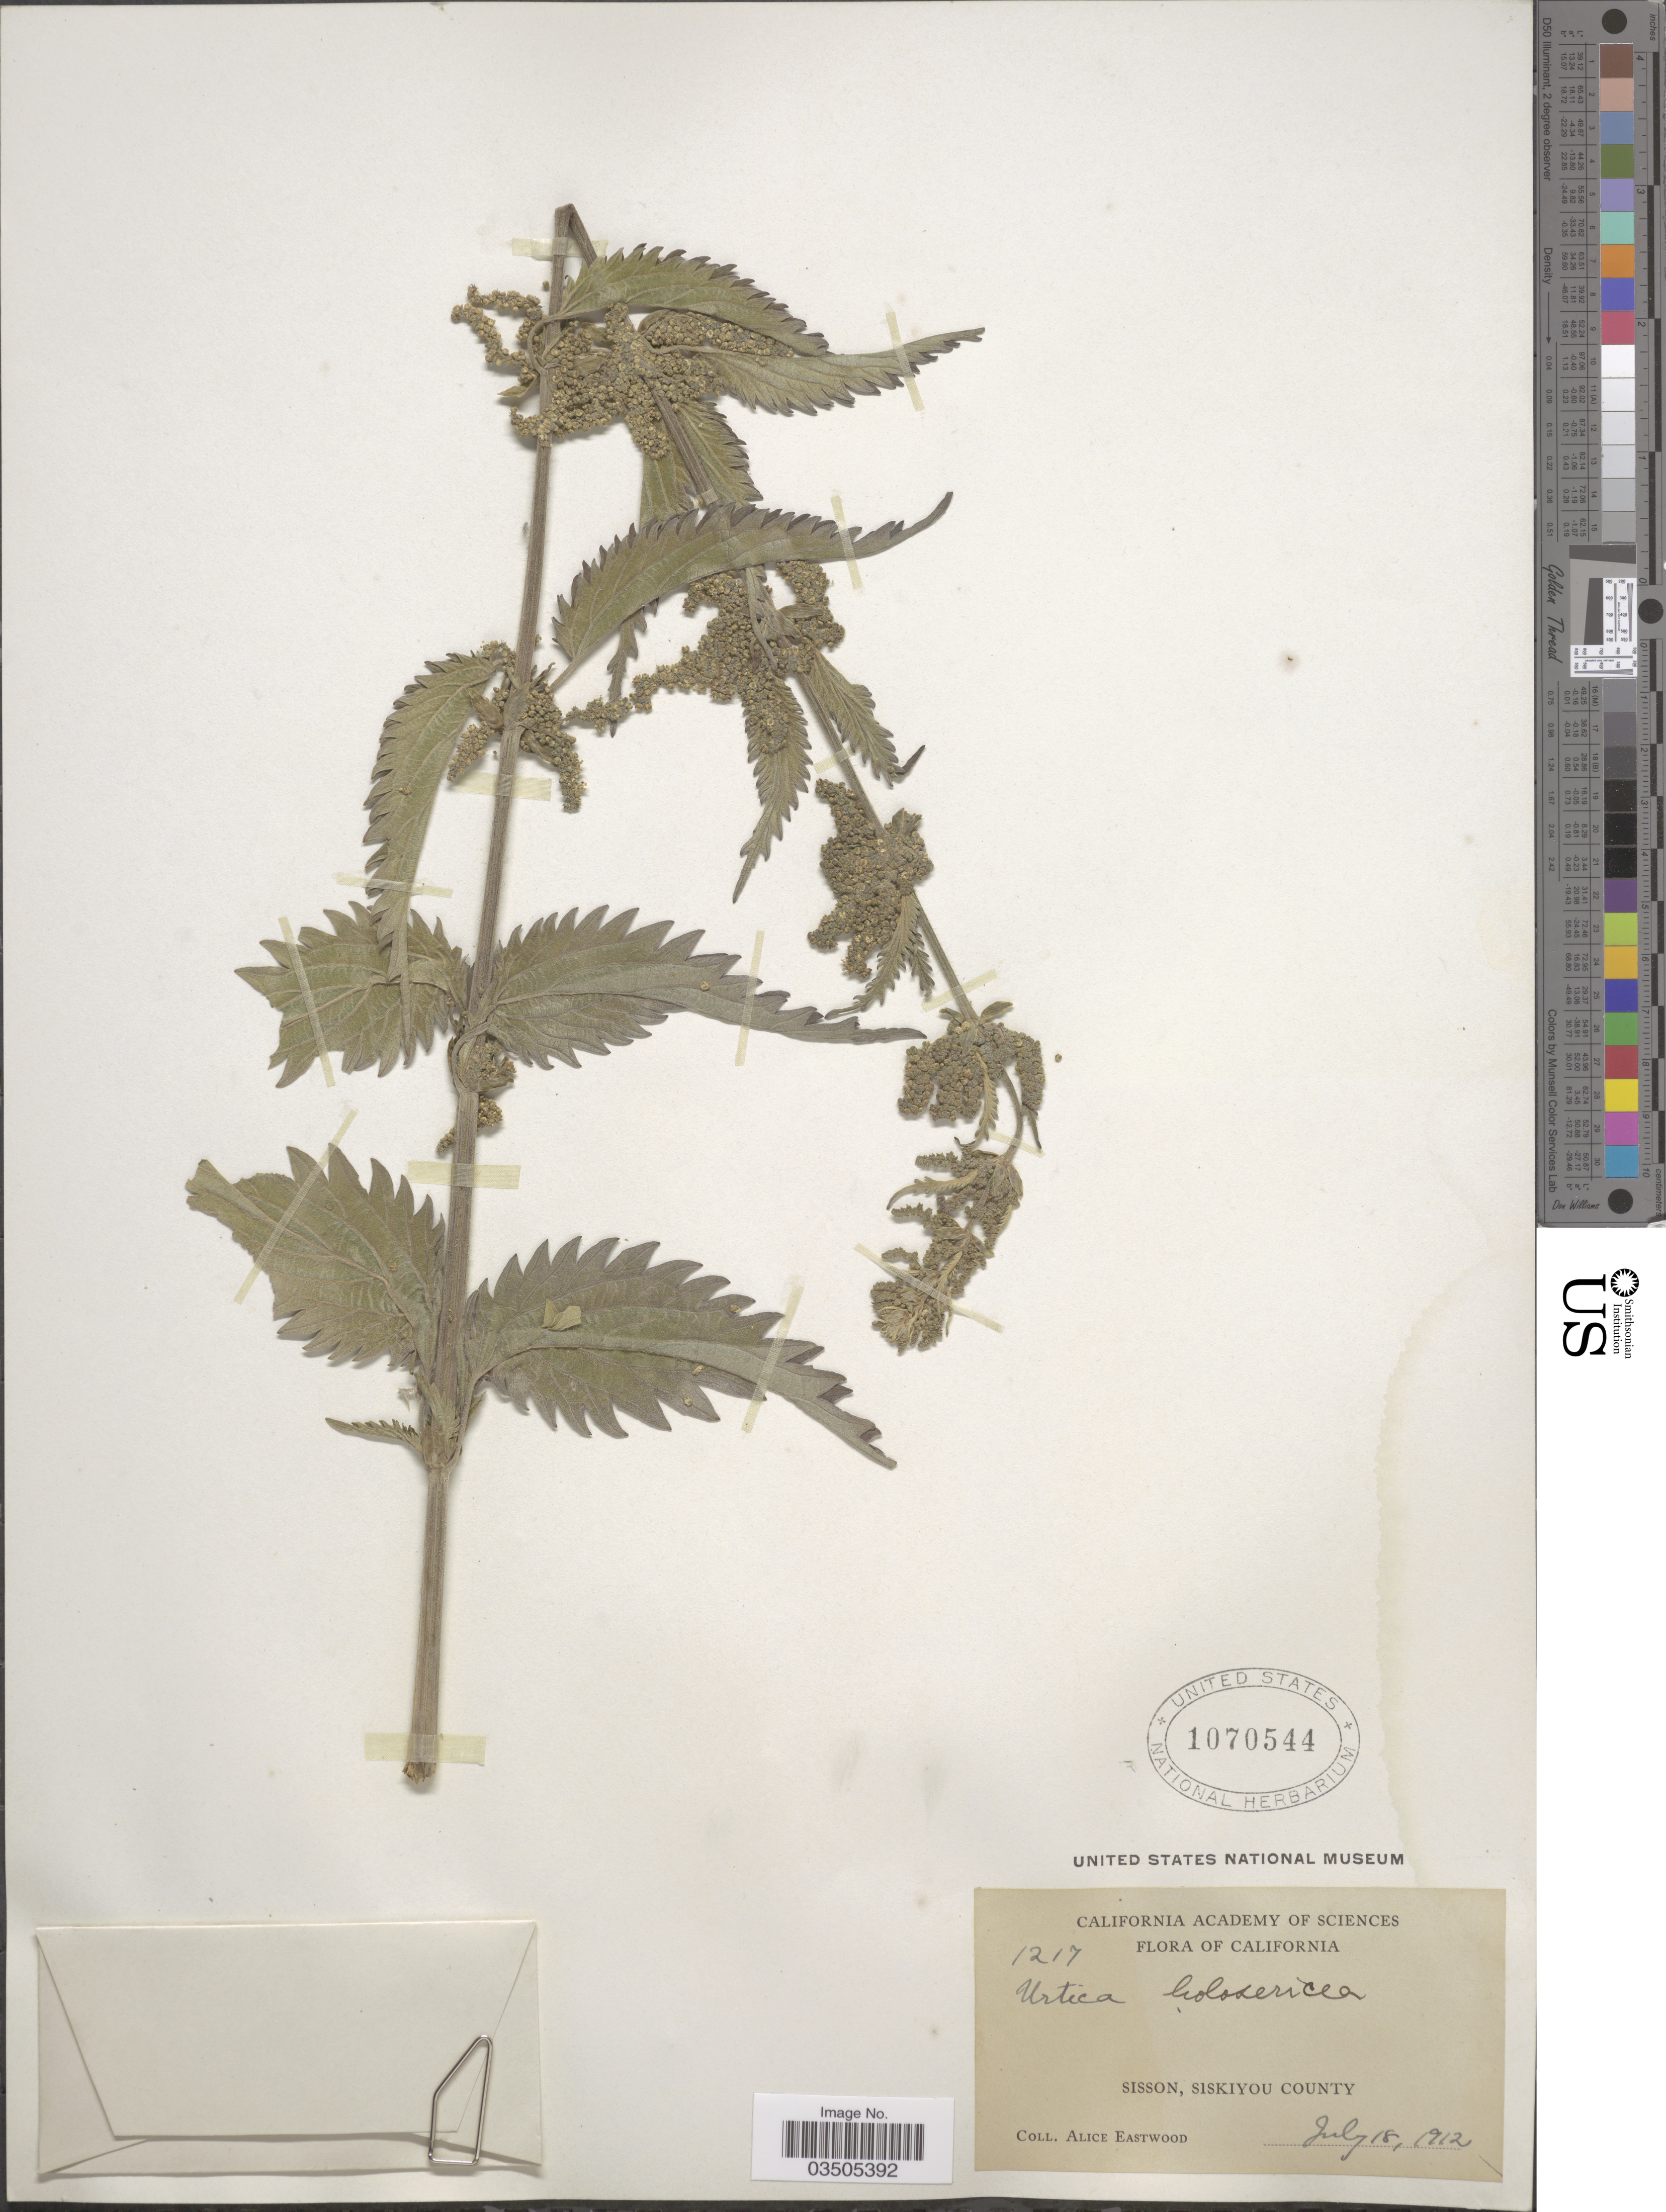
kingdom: Plantae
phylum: Tracheophyta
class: Magnoliopsida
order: Rosales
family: Urticaceae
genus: Urtica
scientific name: Urtica dioica subsp. holosericea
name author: (Nutt.) Thorne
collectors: A. Eastwood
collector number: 1217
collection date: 1912-07-18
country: United States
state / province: California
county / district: Siskiyou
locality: Sisson, Siskiyou County.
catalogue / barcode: US 1070544